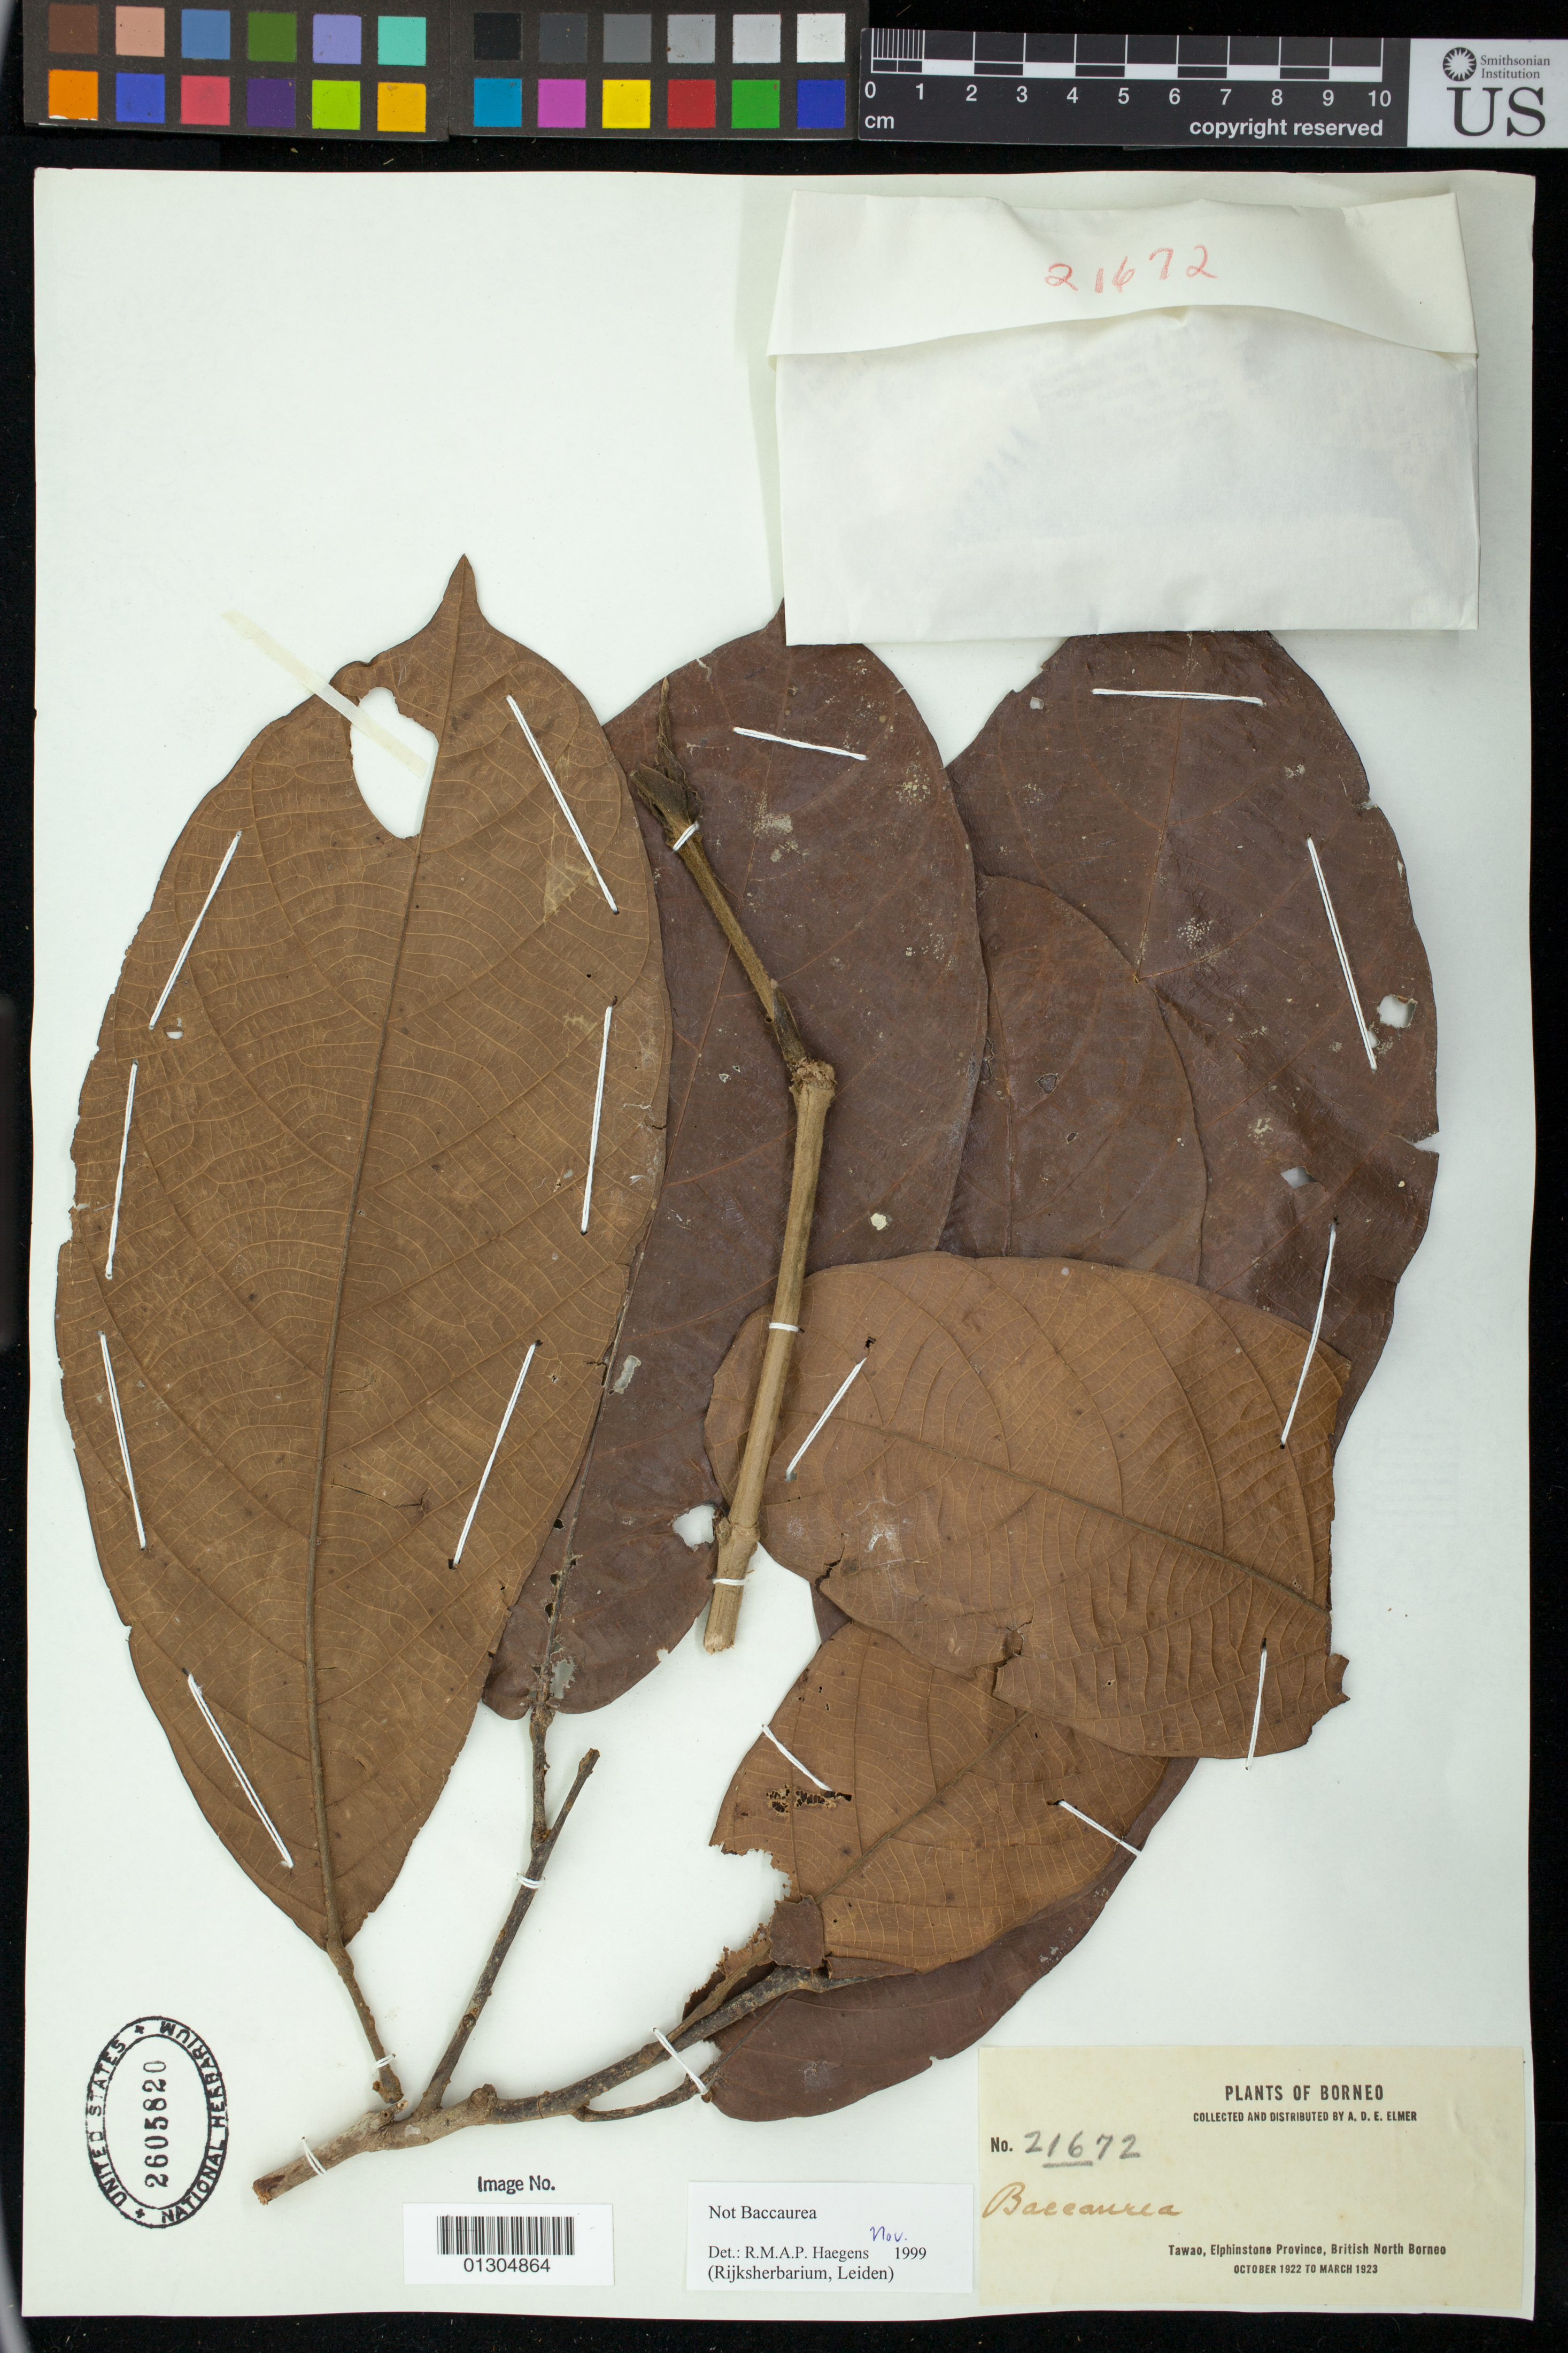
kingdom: Plantae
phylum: Tracheophyta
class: Magnoliopsida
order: Malpighiales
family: Euphorbiaceae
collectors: A. D. E. Elmer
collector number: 21672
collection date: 1922-10/1923-03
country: Malaysia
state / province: Sabah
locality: Tawao, Elphinstone Province, British North Borneo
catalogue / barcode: US 2605820